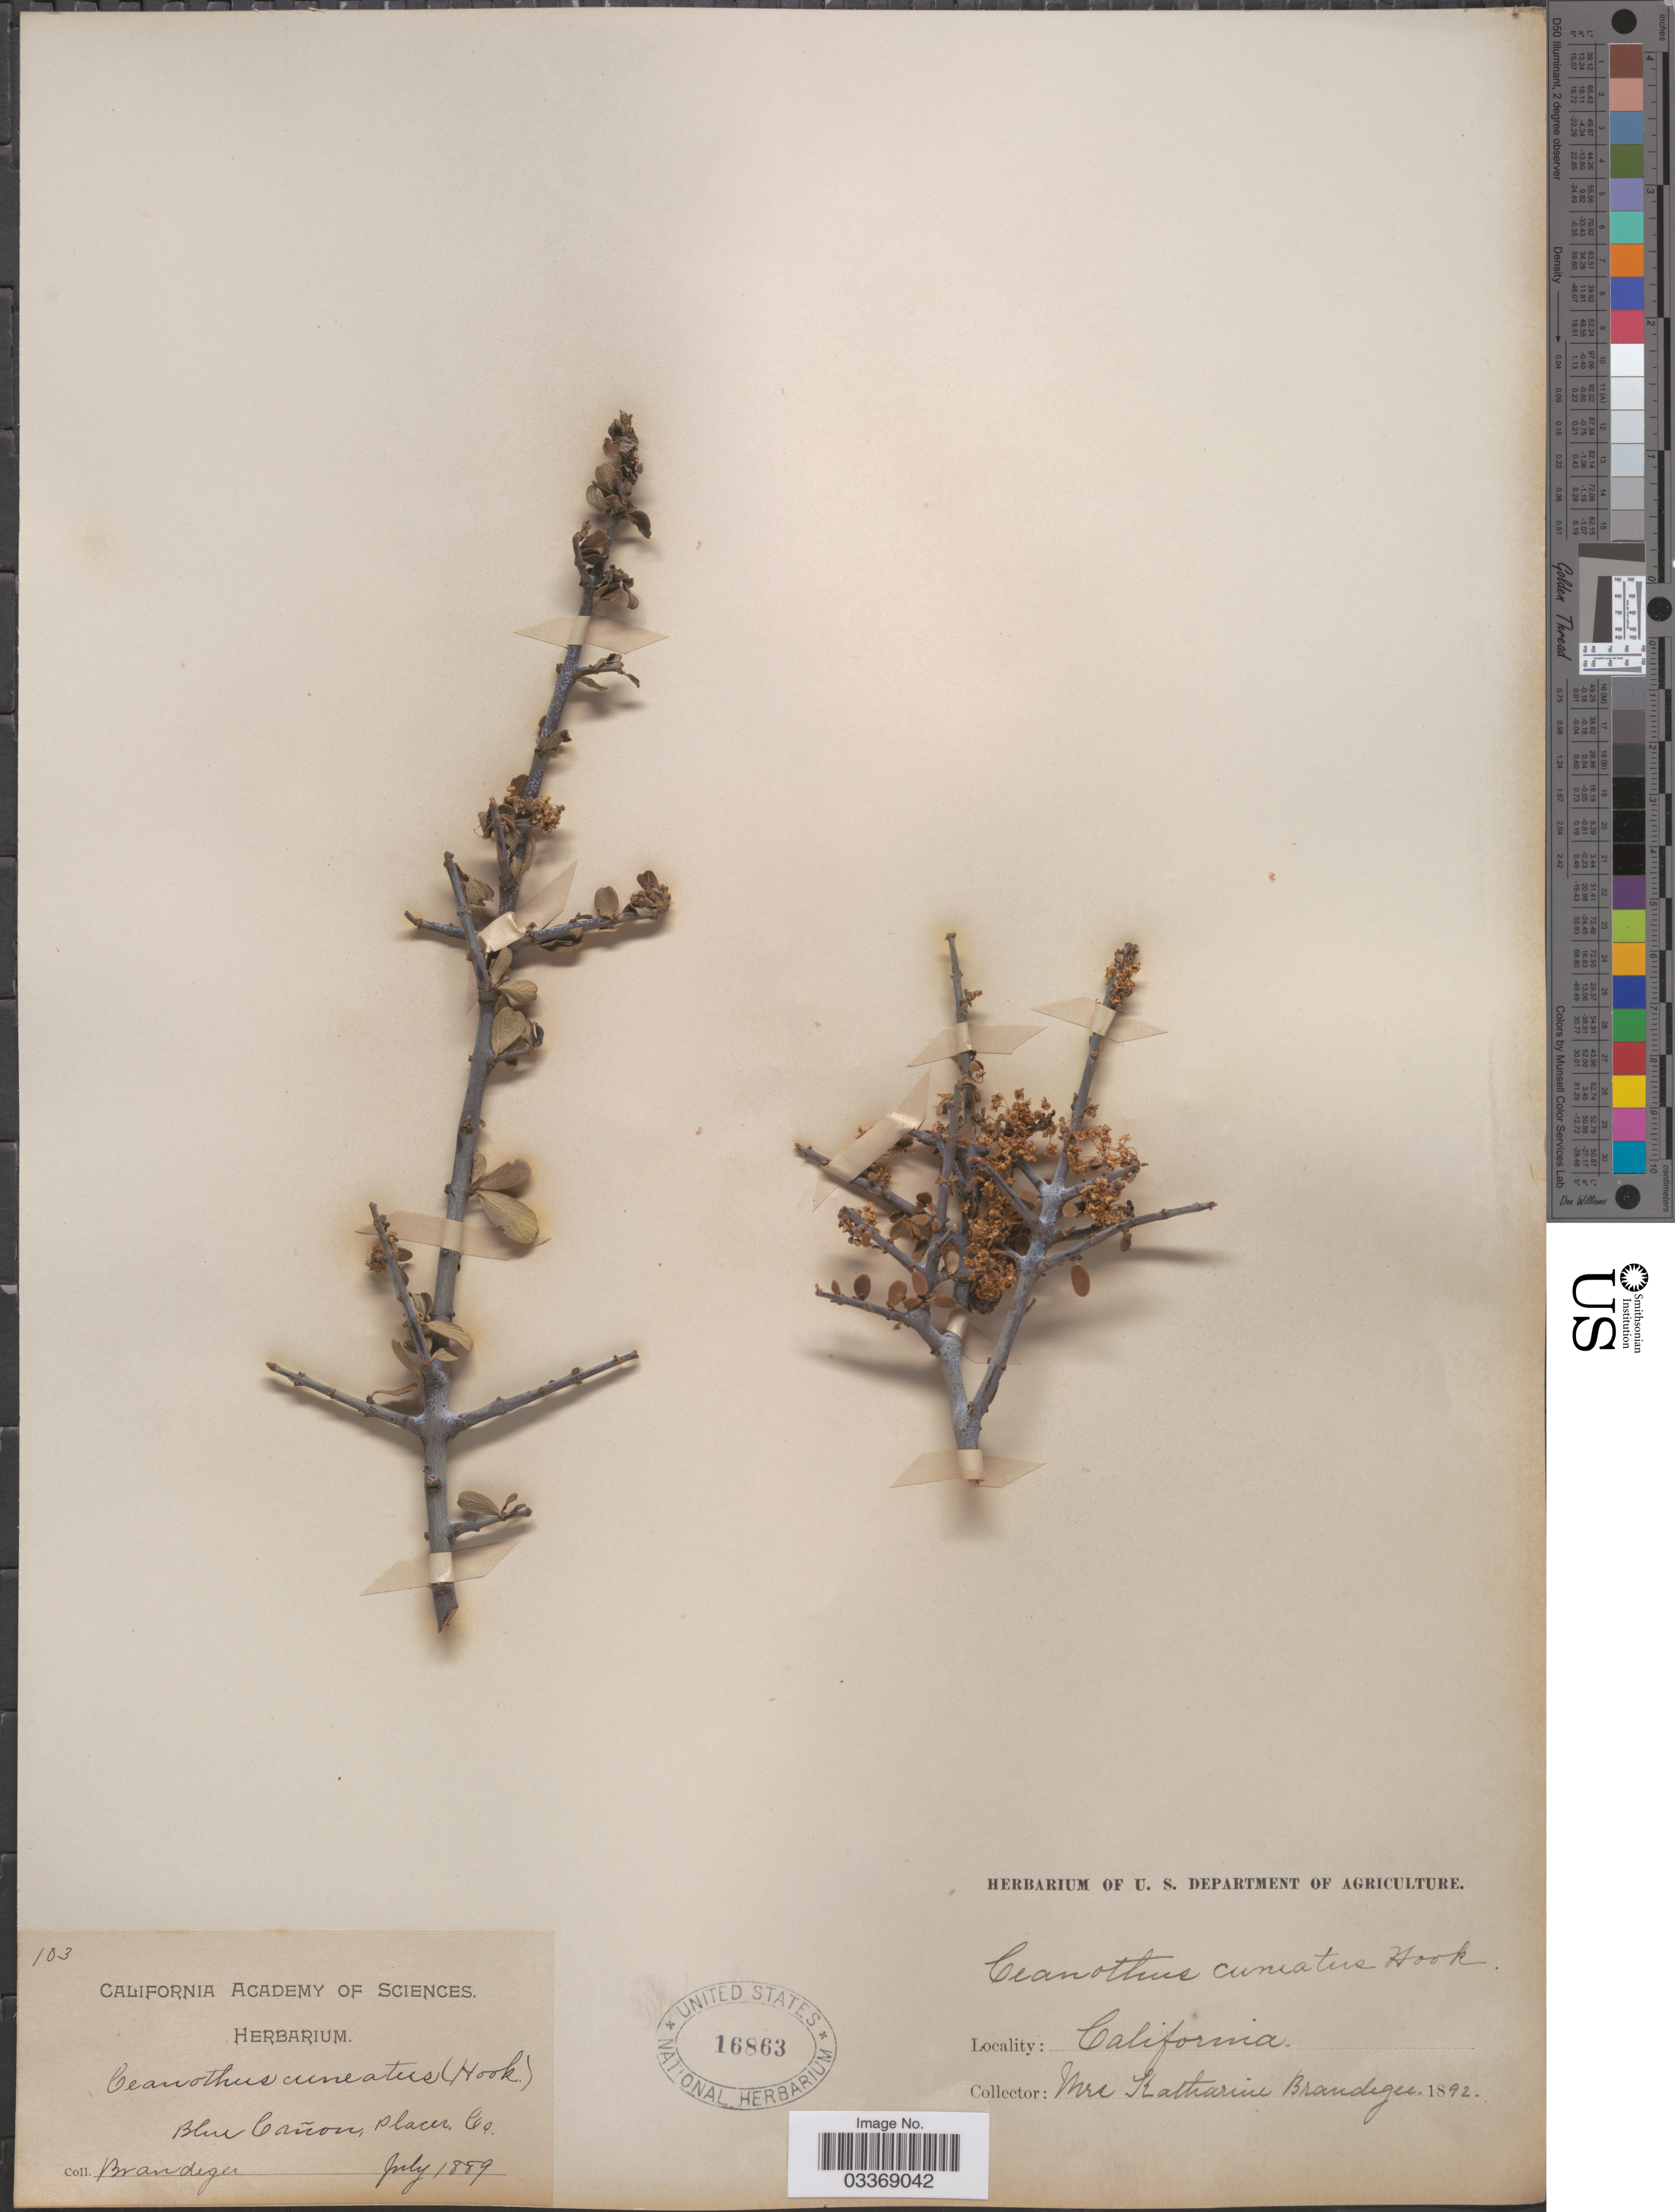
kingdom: Plantae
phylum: Tracheophyta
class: Magnoliopsida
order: Rosales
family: Rhamnaceae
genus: Ceanothus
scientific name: Ceanothus cuneatus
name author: (Hook.) Nutt.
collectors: M. K. Brandegee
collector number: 103?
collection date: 1889-07/1892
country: United States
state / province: California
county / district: Placer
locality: Blue Cañon, Placer Co.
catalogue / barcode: US 16863